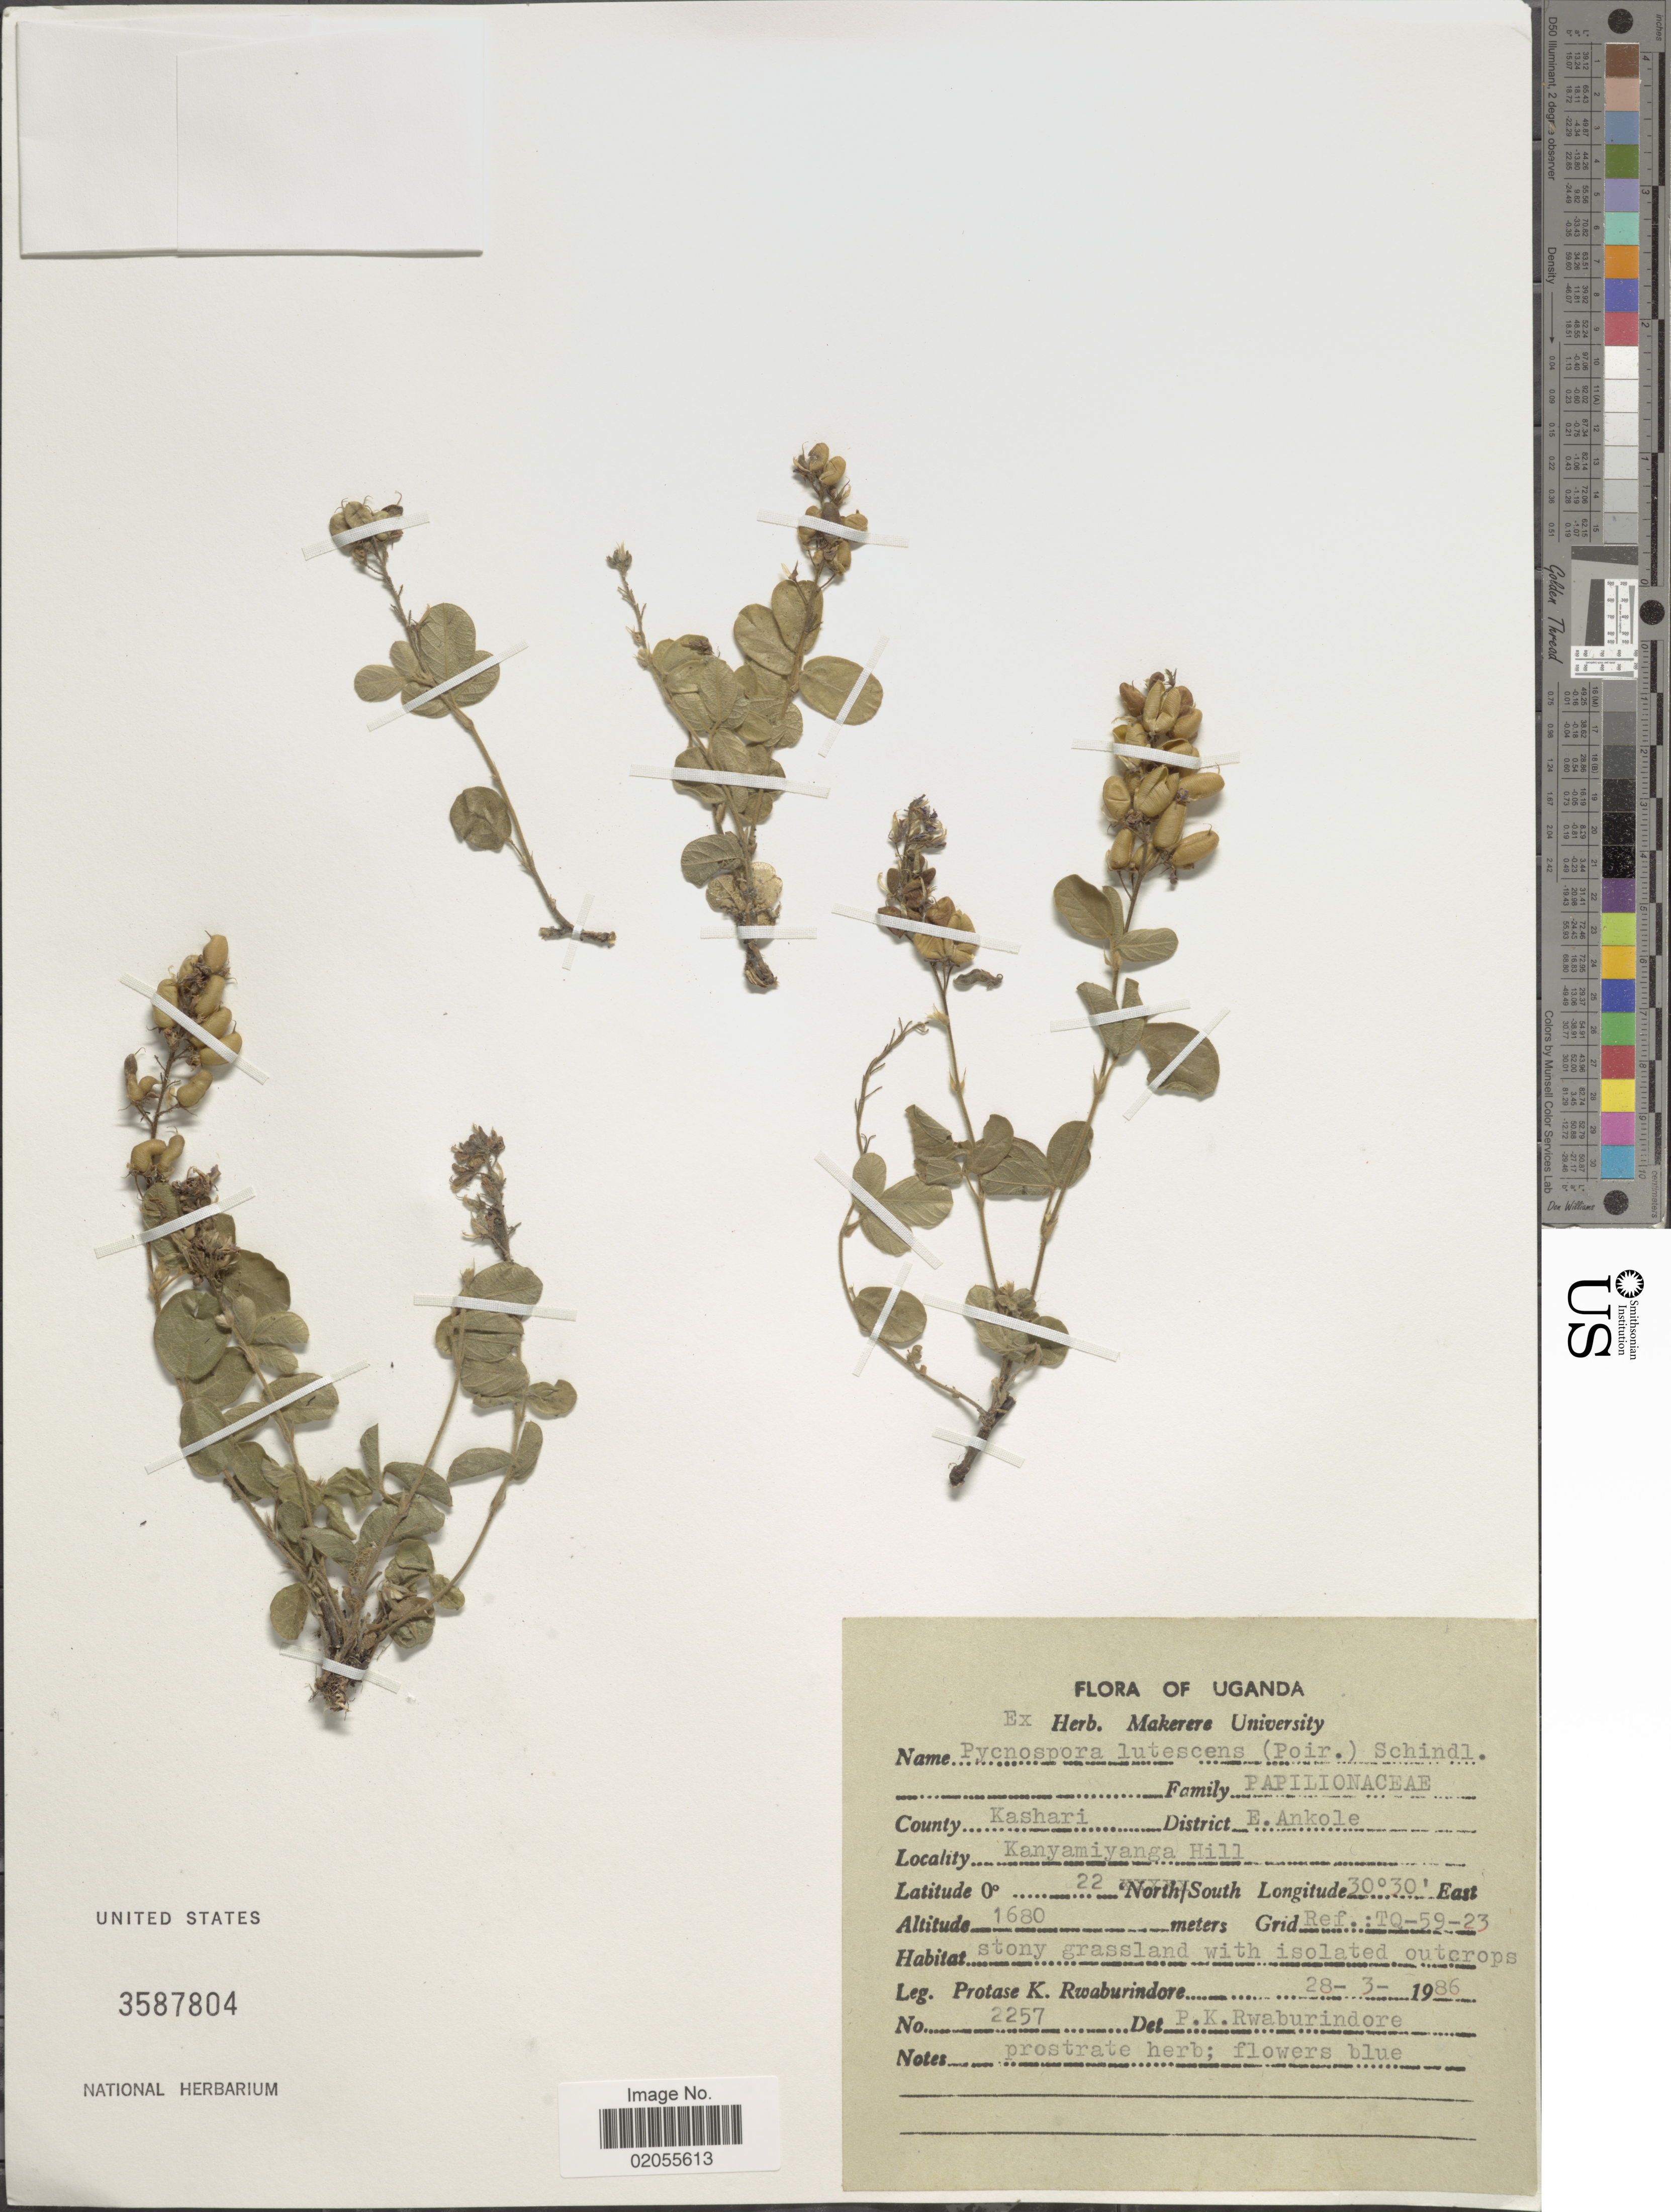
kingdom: Plantae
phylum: Tracheophyta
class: Magnoliopsida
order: Fabales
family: Fabaceae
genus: Pycnospora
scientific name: Pycnospora lutescens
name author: (Poir.) Schindl.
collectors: P. Rwaburindore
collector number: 2257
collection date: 1986-03-28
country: Uganda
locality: County Kashari District E. Ankole. Kanyamiyanga Hill, Grid Ref. TQ-59-23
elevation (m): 1680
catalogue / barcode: US 3587804